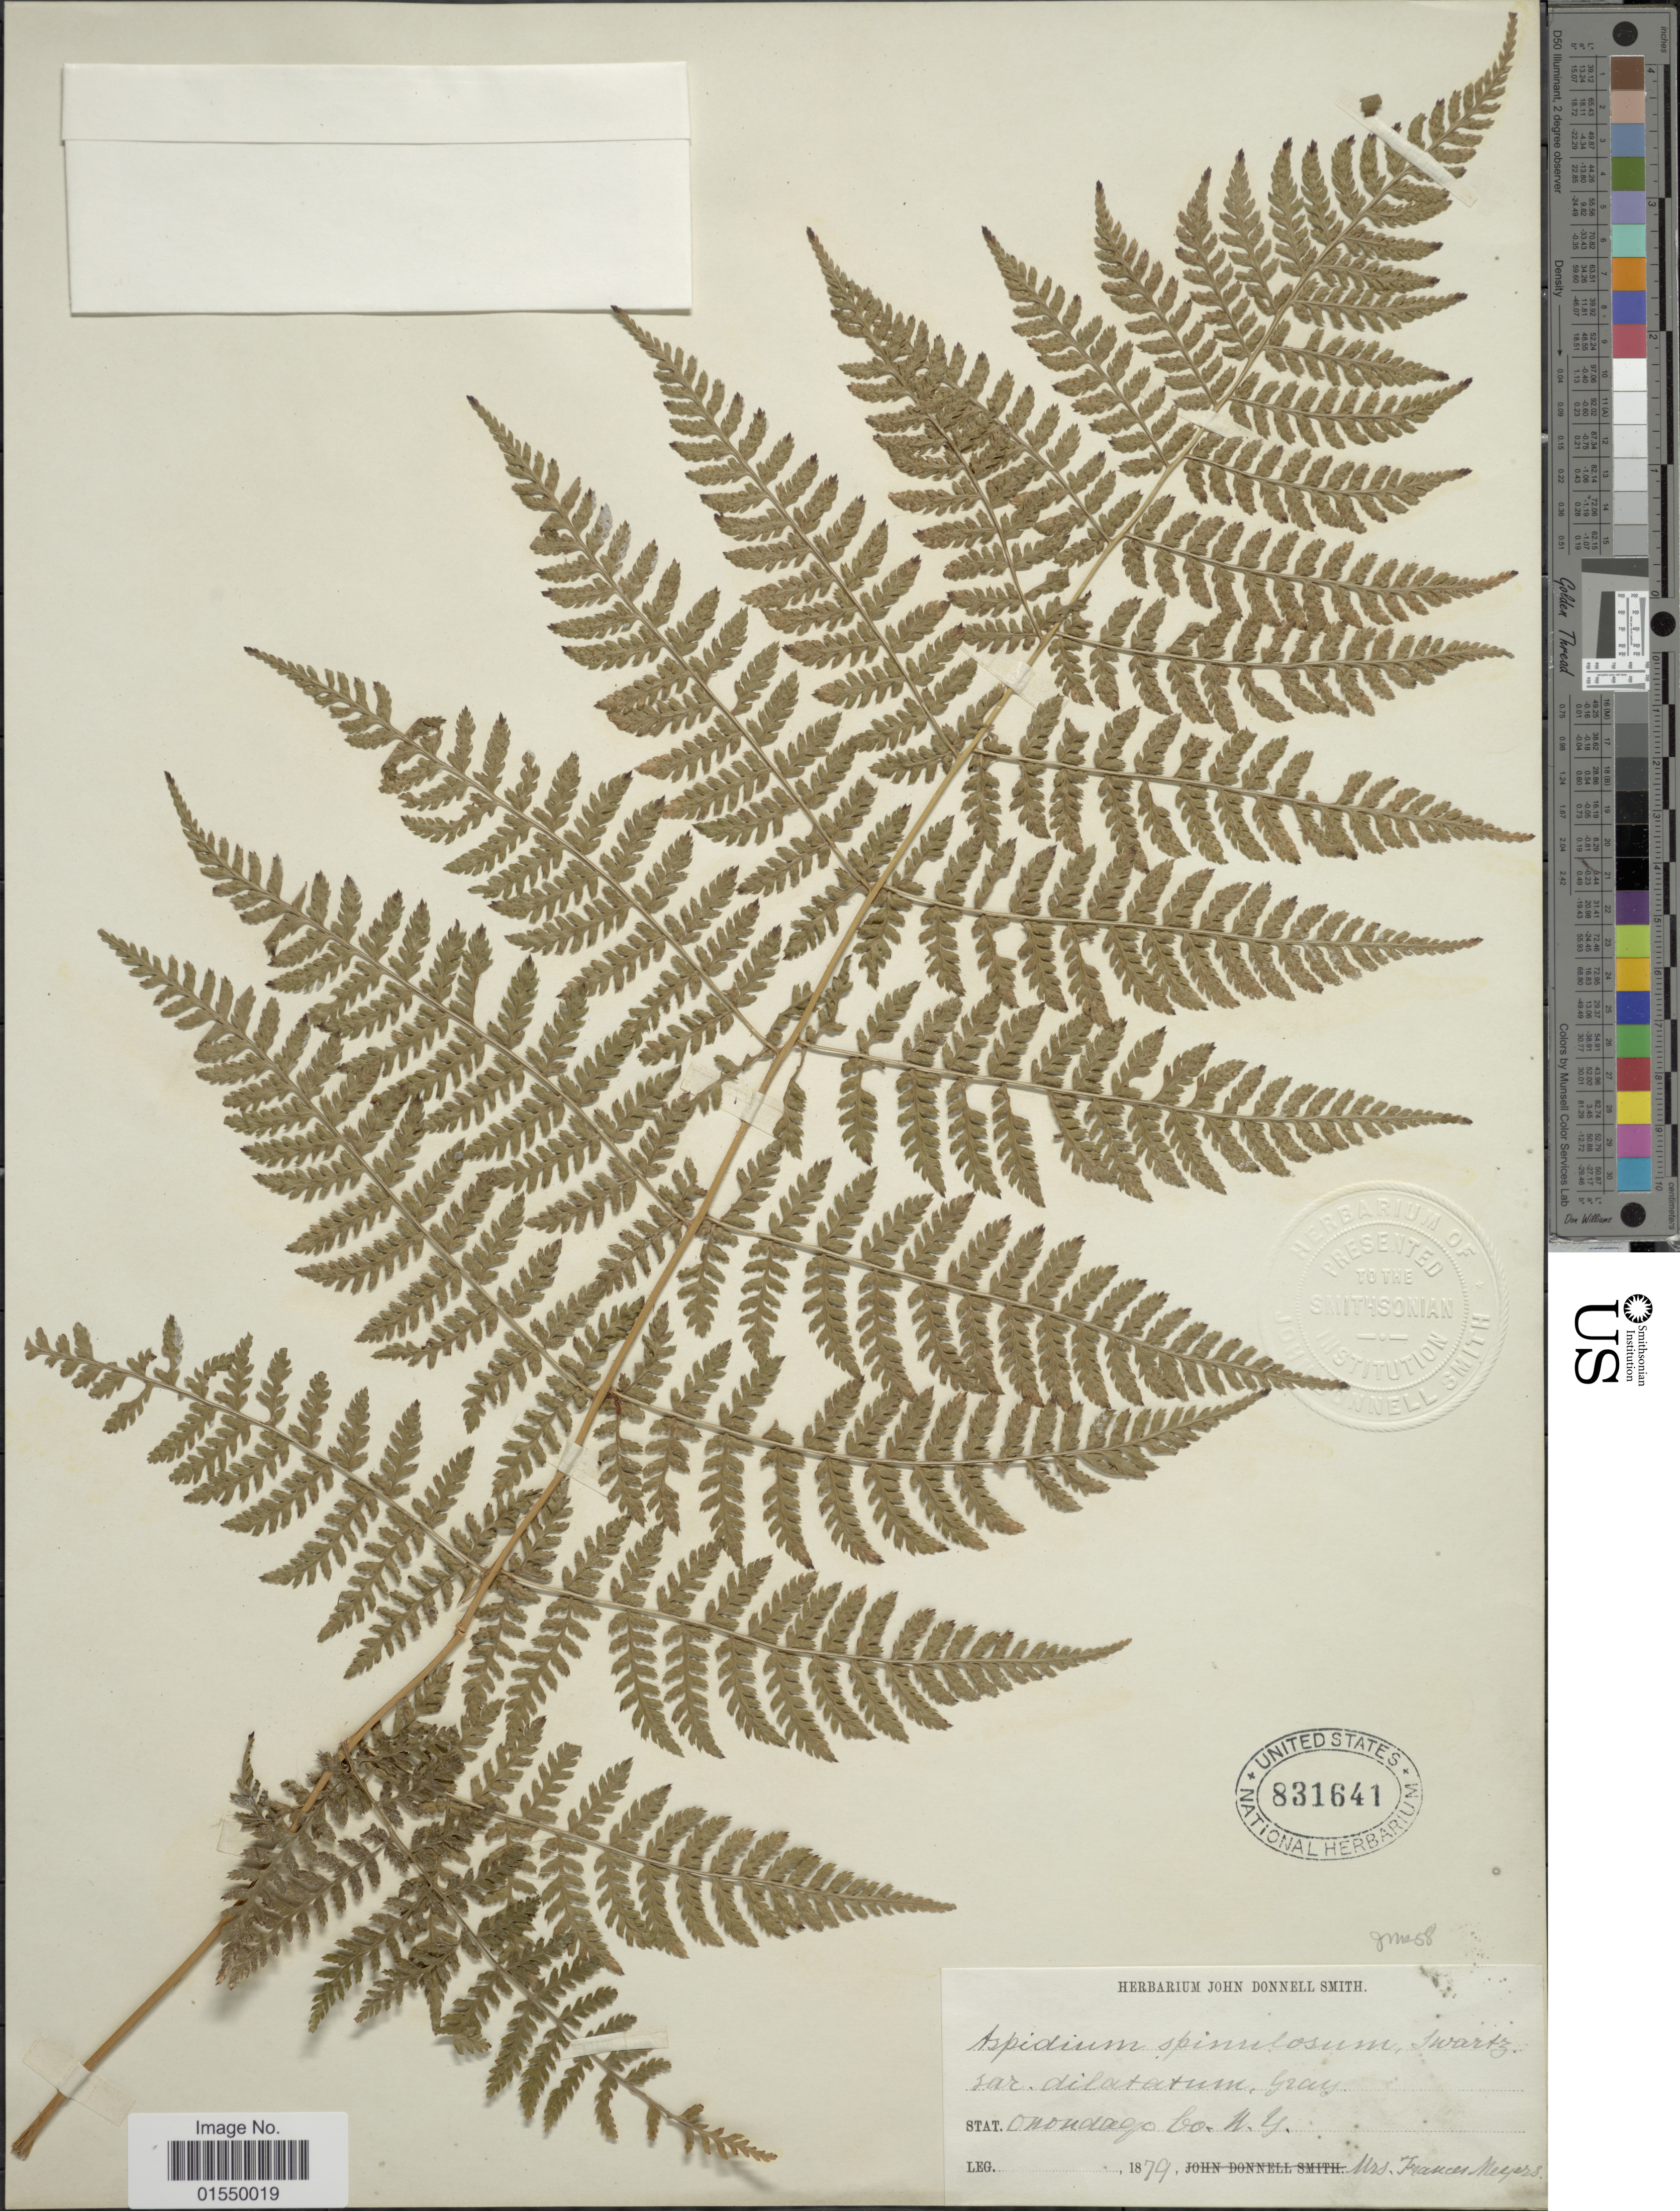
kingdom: Plantae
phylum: Tracheophyta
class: Polypodiopsida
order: Polypodiales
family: Dryopteridaceae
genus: Dryopteris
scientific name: Dryopteris campyloptera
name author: Clarkson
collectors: F. Meyers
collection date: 1879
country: United States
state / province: New York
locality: Onondago Co.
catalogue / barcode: US 831641